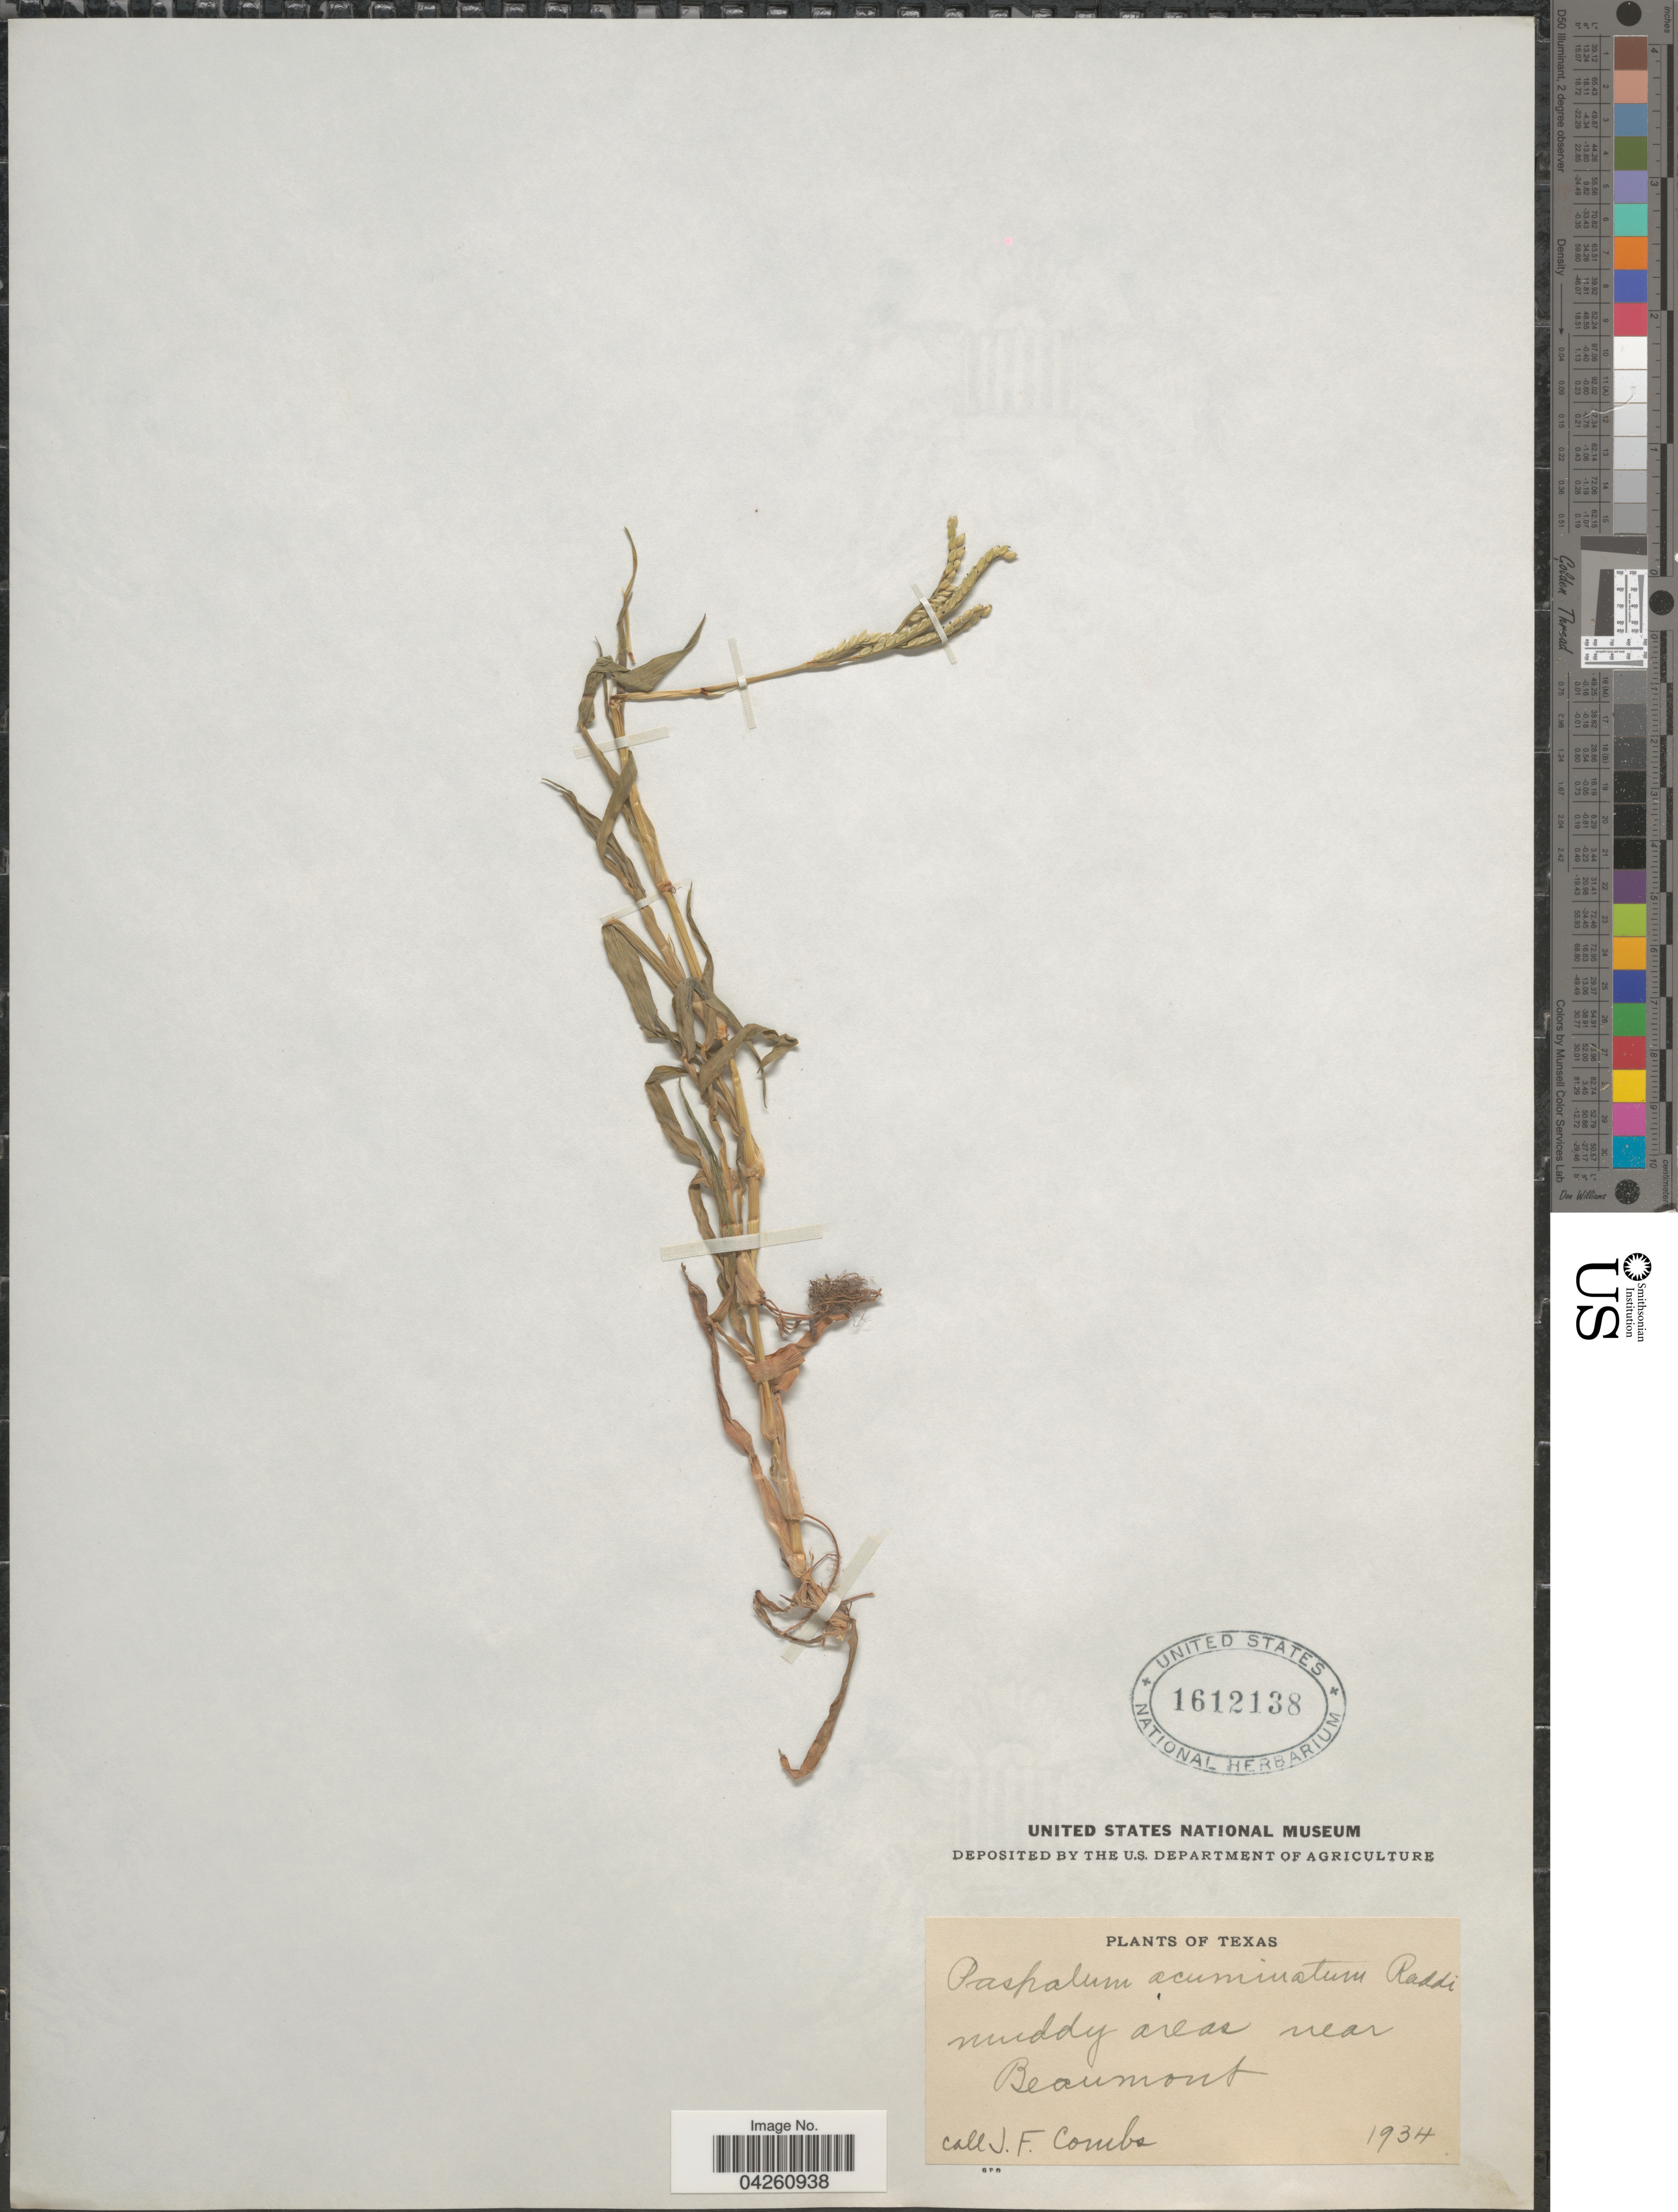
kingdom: Plantae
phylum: Tracheophyta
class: Liliopsida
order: Poales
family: Poaceae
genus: Paspalum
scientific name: Paspalum acuminatum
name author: Raddi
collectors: J. Combs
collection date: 1934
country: United States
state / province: Texas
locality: Muddy areas near Beaumont.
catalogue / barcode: US 1612138